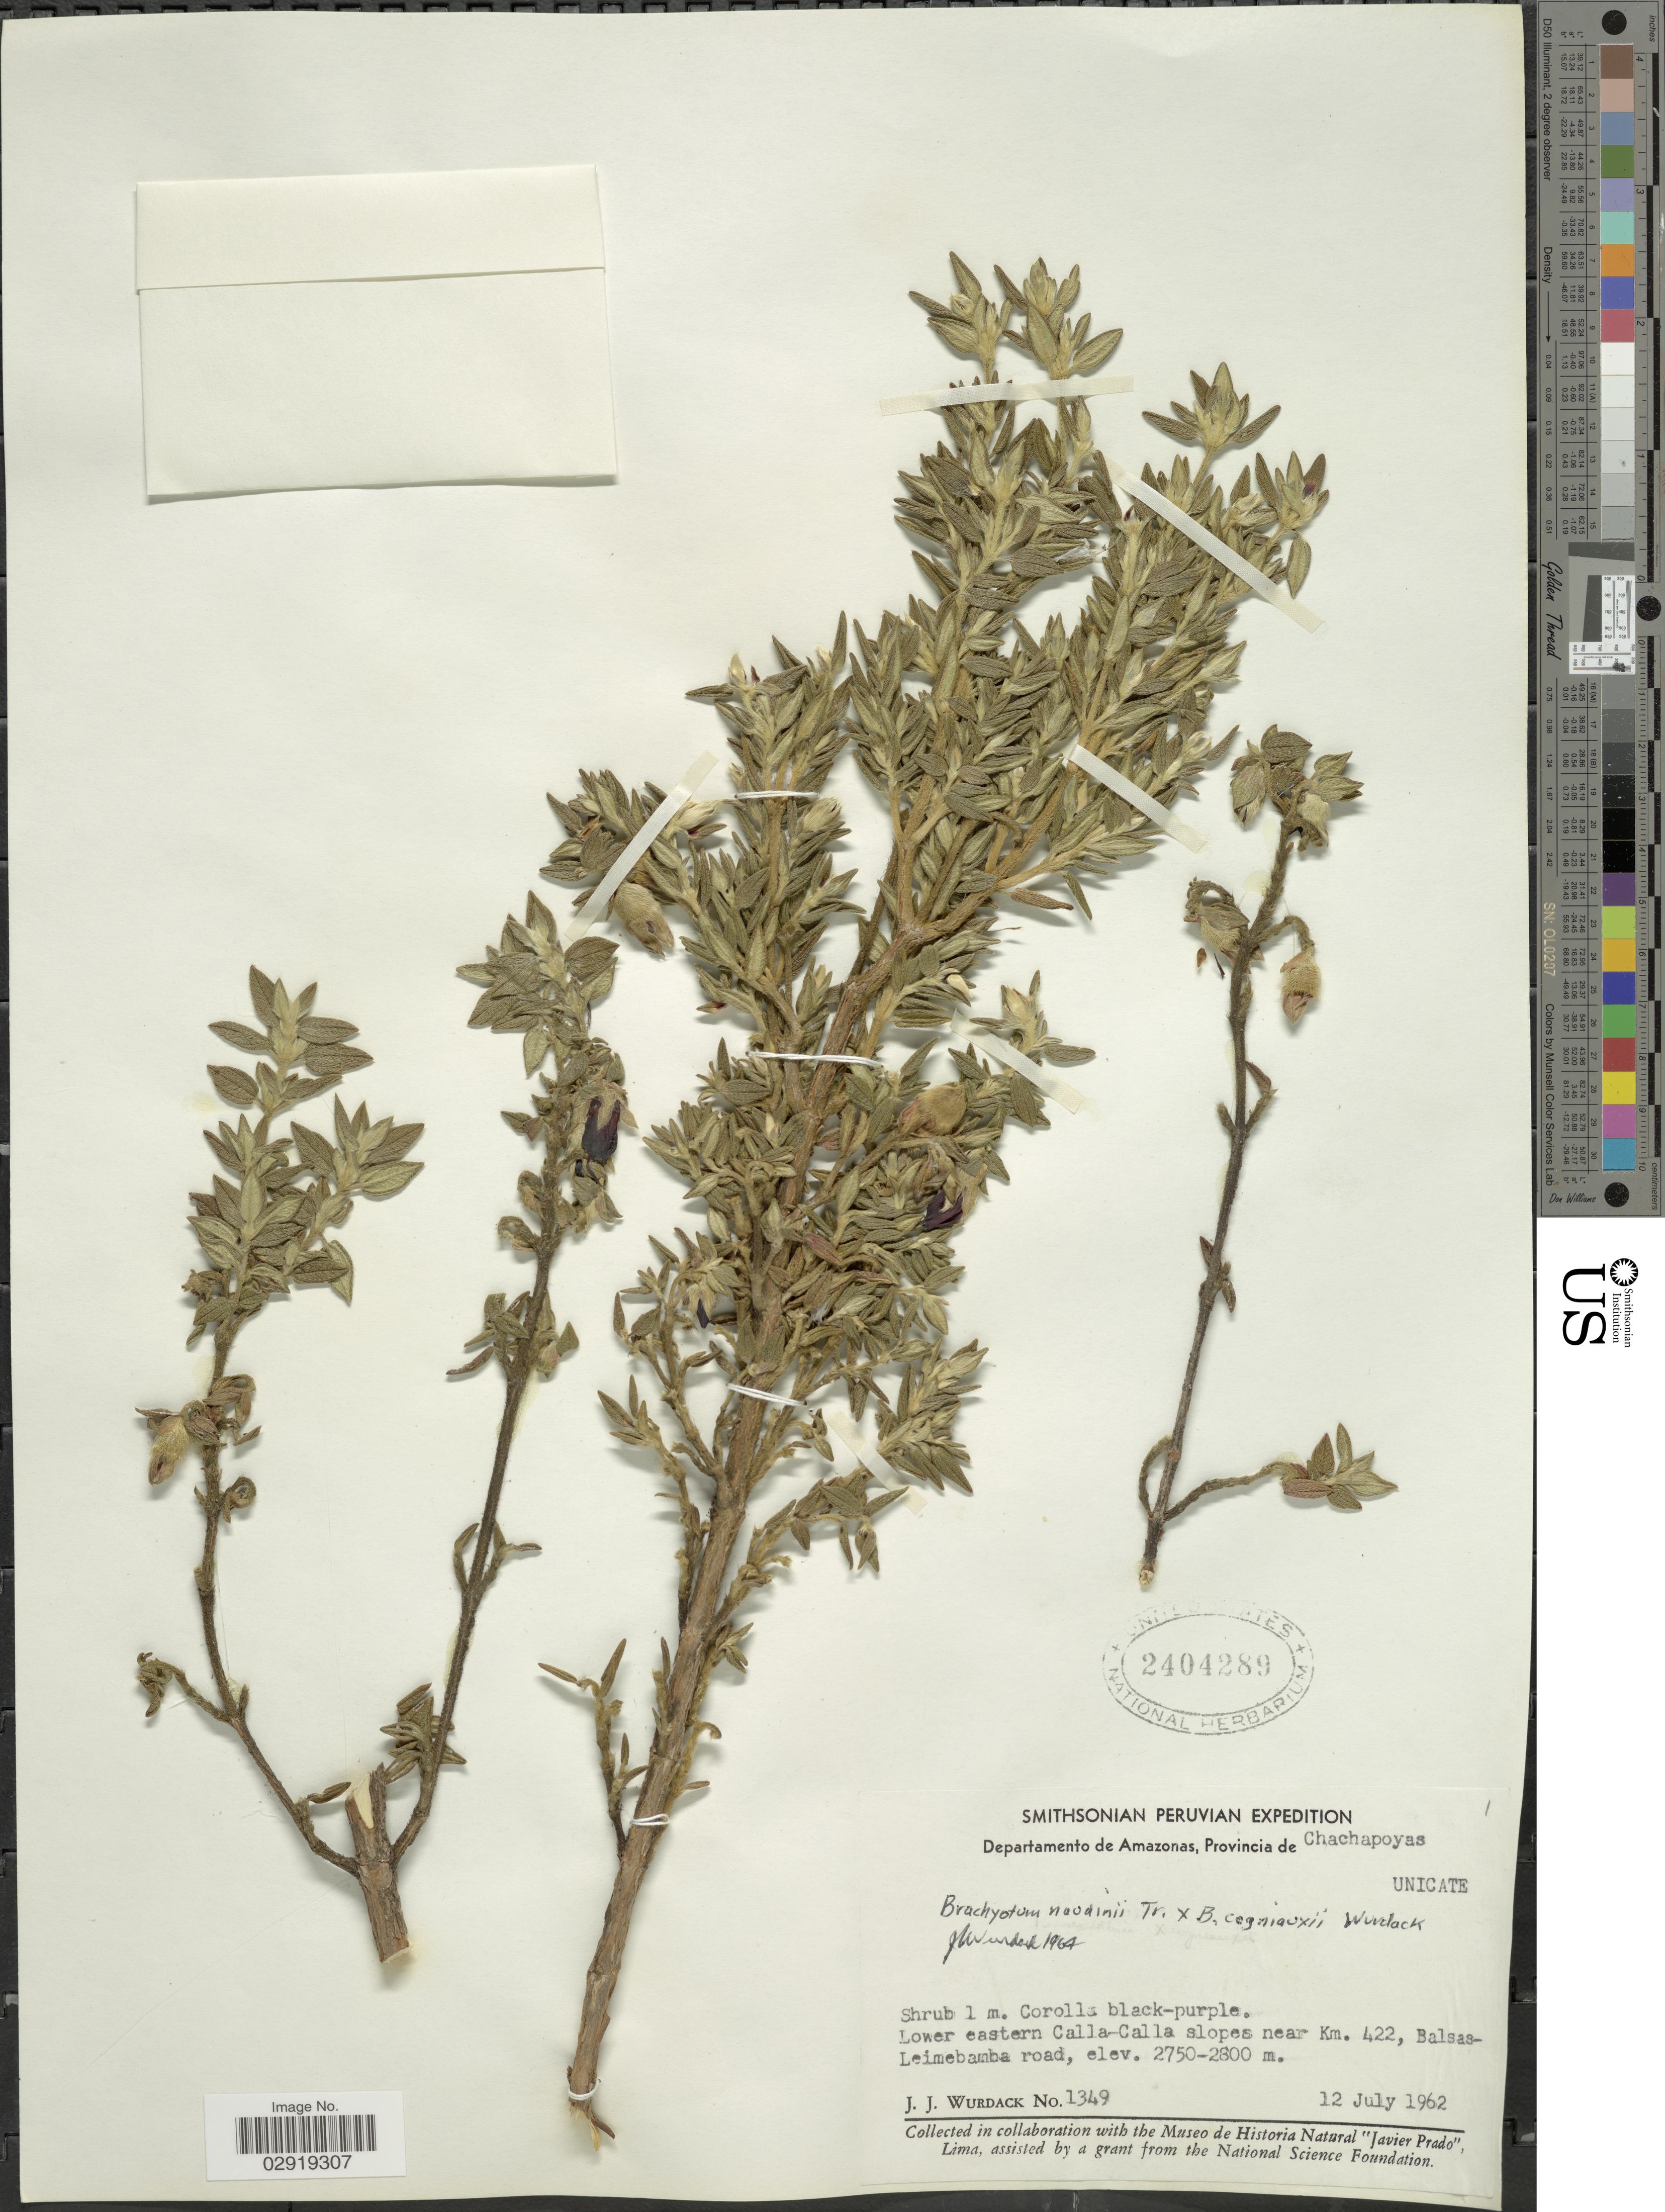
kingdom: Plantae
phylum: Tracheophyta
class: Magnoliopsida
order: Myrtales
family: Melastomataceae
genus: Brachyotum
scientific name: Brachyotum naudinii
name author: Triana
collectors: J. J. Wurdack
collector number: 1349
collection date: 1962-07-12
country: Peru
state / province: Amazonas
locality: Departamento de Amazonas, Provincia de Chachapoyas. Lower eastern Calla-Calla slopes near Km. 422, Balsas-Leimebamba road.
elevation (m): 2750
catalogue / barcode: US 2404289